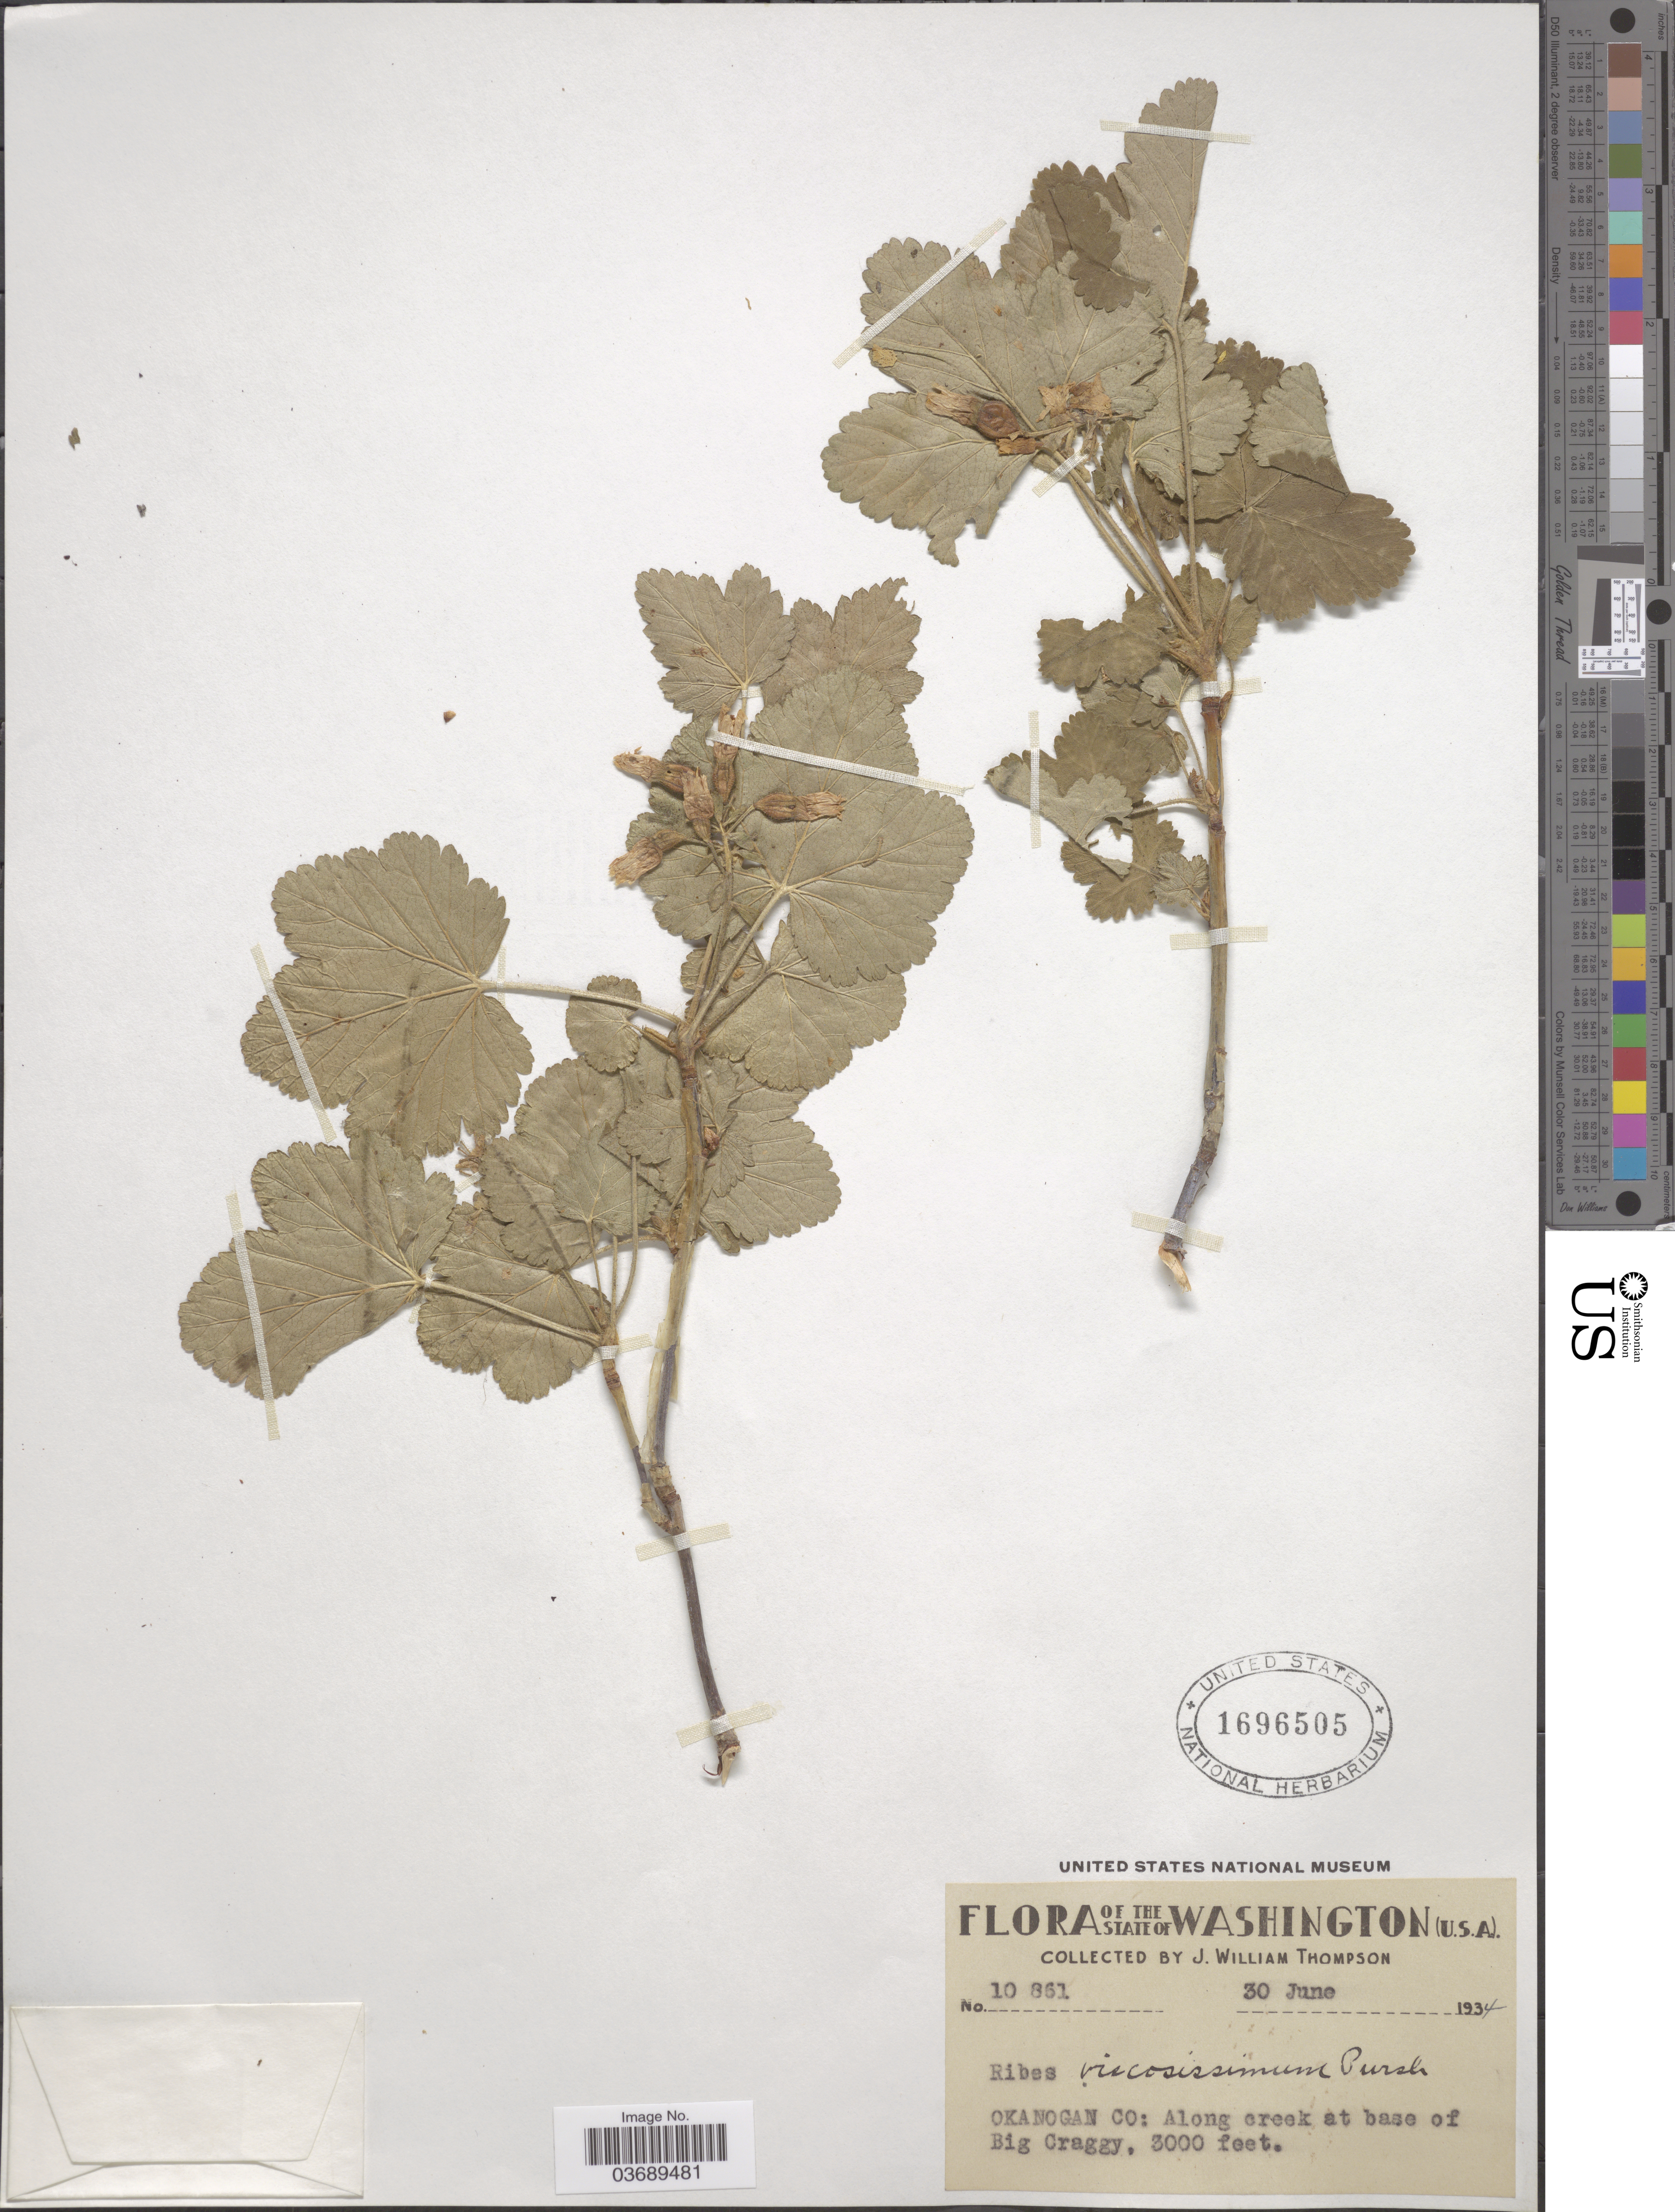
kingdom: Plantae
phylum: Tracheophyta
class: Magnoliopsida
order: Saxifragales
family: Grossulariaceae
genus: Ribes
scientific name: Ribes viscosissimum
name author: Pursh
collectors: J. W. Thompson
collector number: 10861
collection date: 1934-06-30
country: United States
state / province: Washington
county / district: Okanogan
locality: Okanogan Co: Along creek at base of Big Craggy.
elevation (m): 914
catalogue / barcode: US 1696505